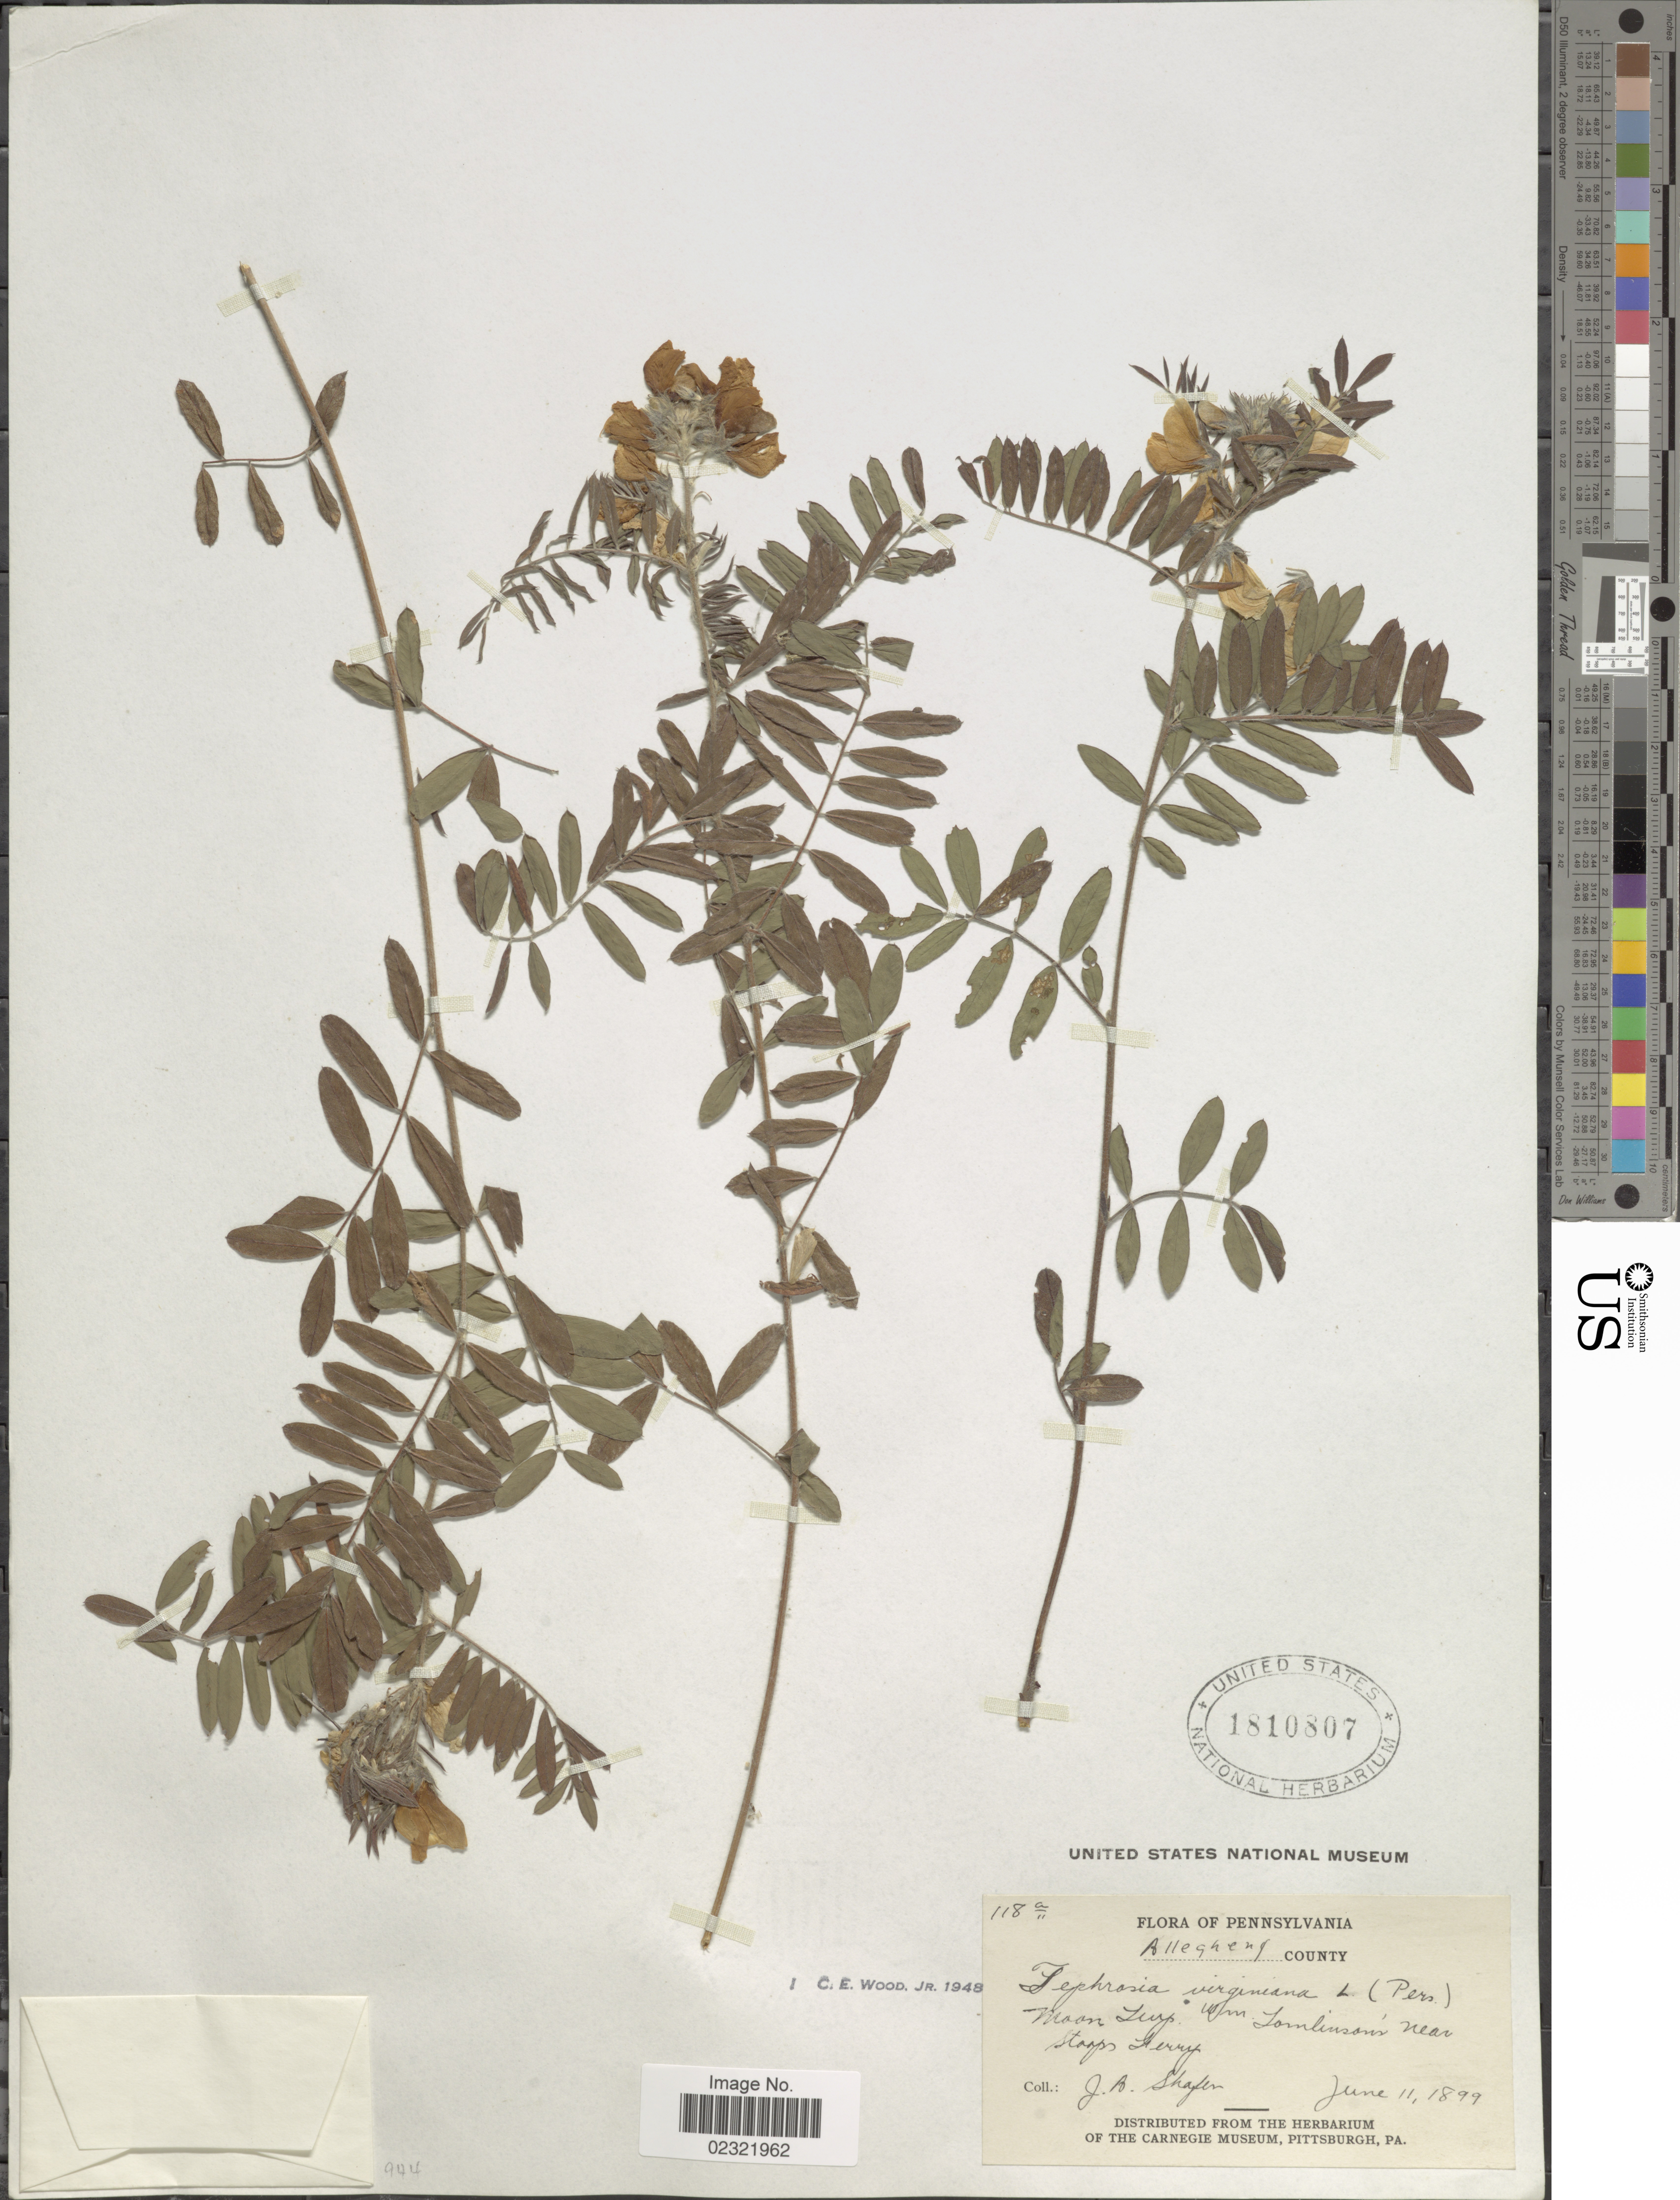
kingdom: Plantae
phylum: Tracheophyta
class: Magnoliopsida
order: Fabales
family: Fabaceae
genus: Tephrosia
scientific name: Tephrosia virginiana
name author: (L.) Pers.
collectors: J. A. Shafer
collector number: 118a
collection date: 1899-06-11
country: United States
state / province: Pennsylvania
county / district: Allegheny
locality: Allegheny County, Moon twp, Tomkinsons near Stoops Ferry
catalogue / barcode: US 1810807